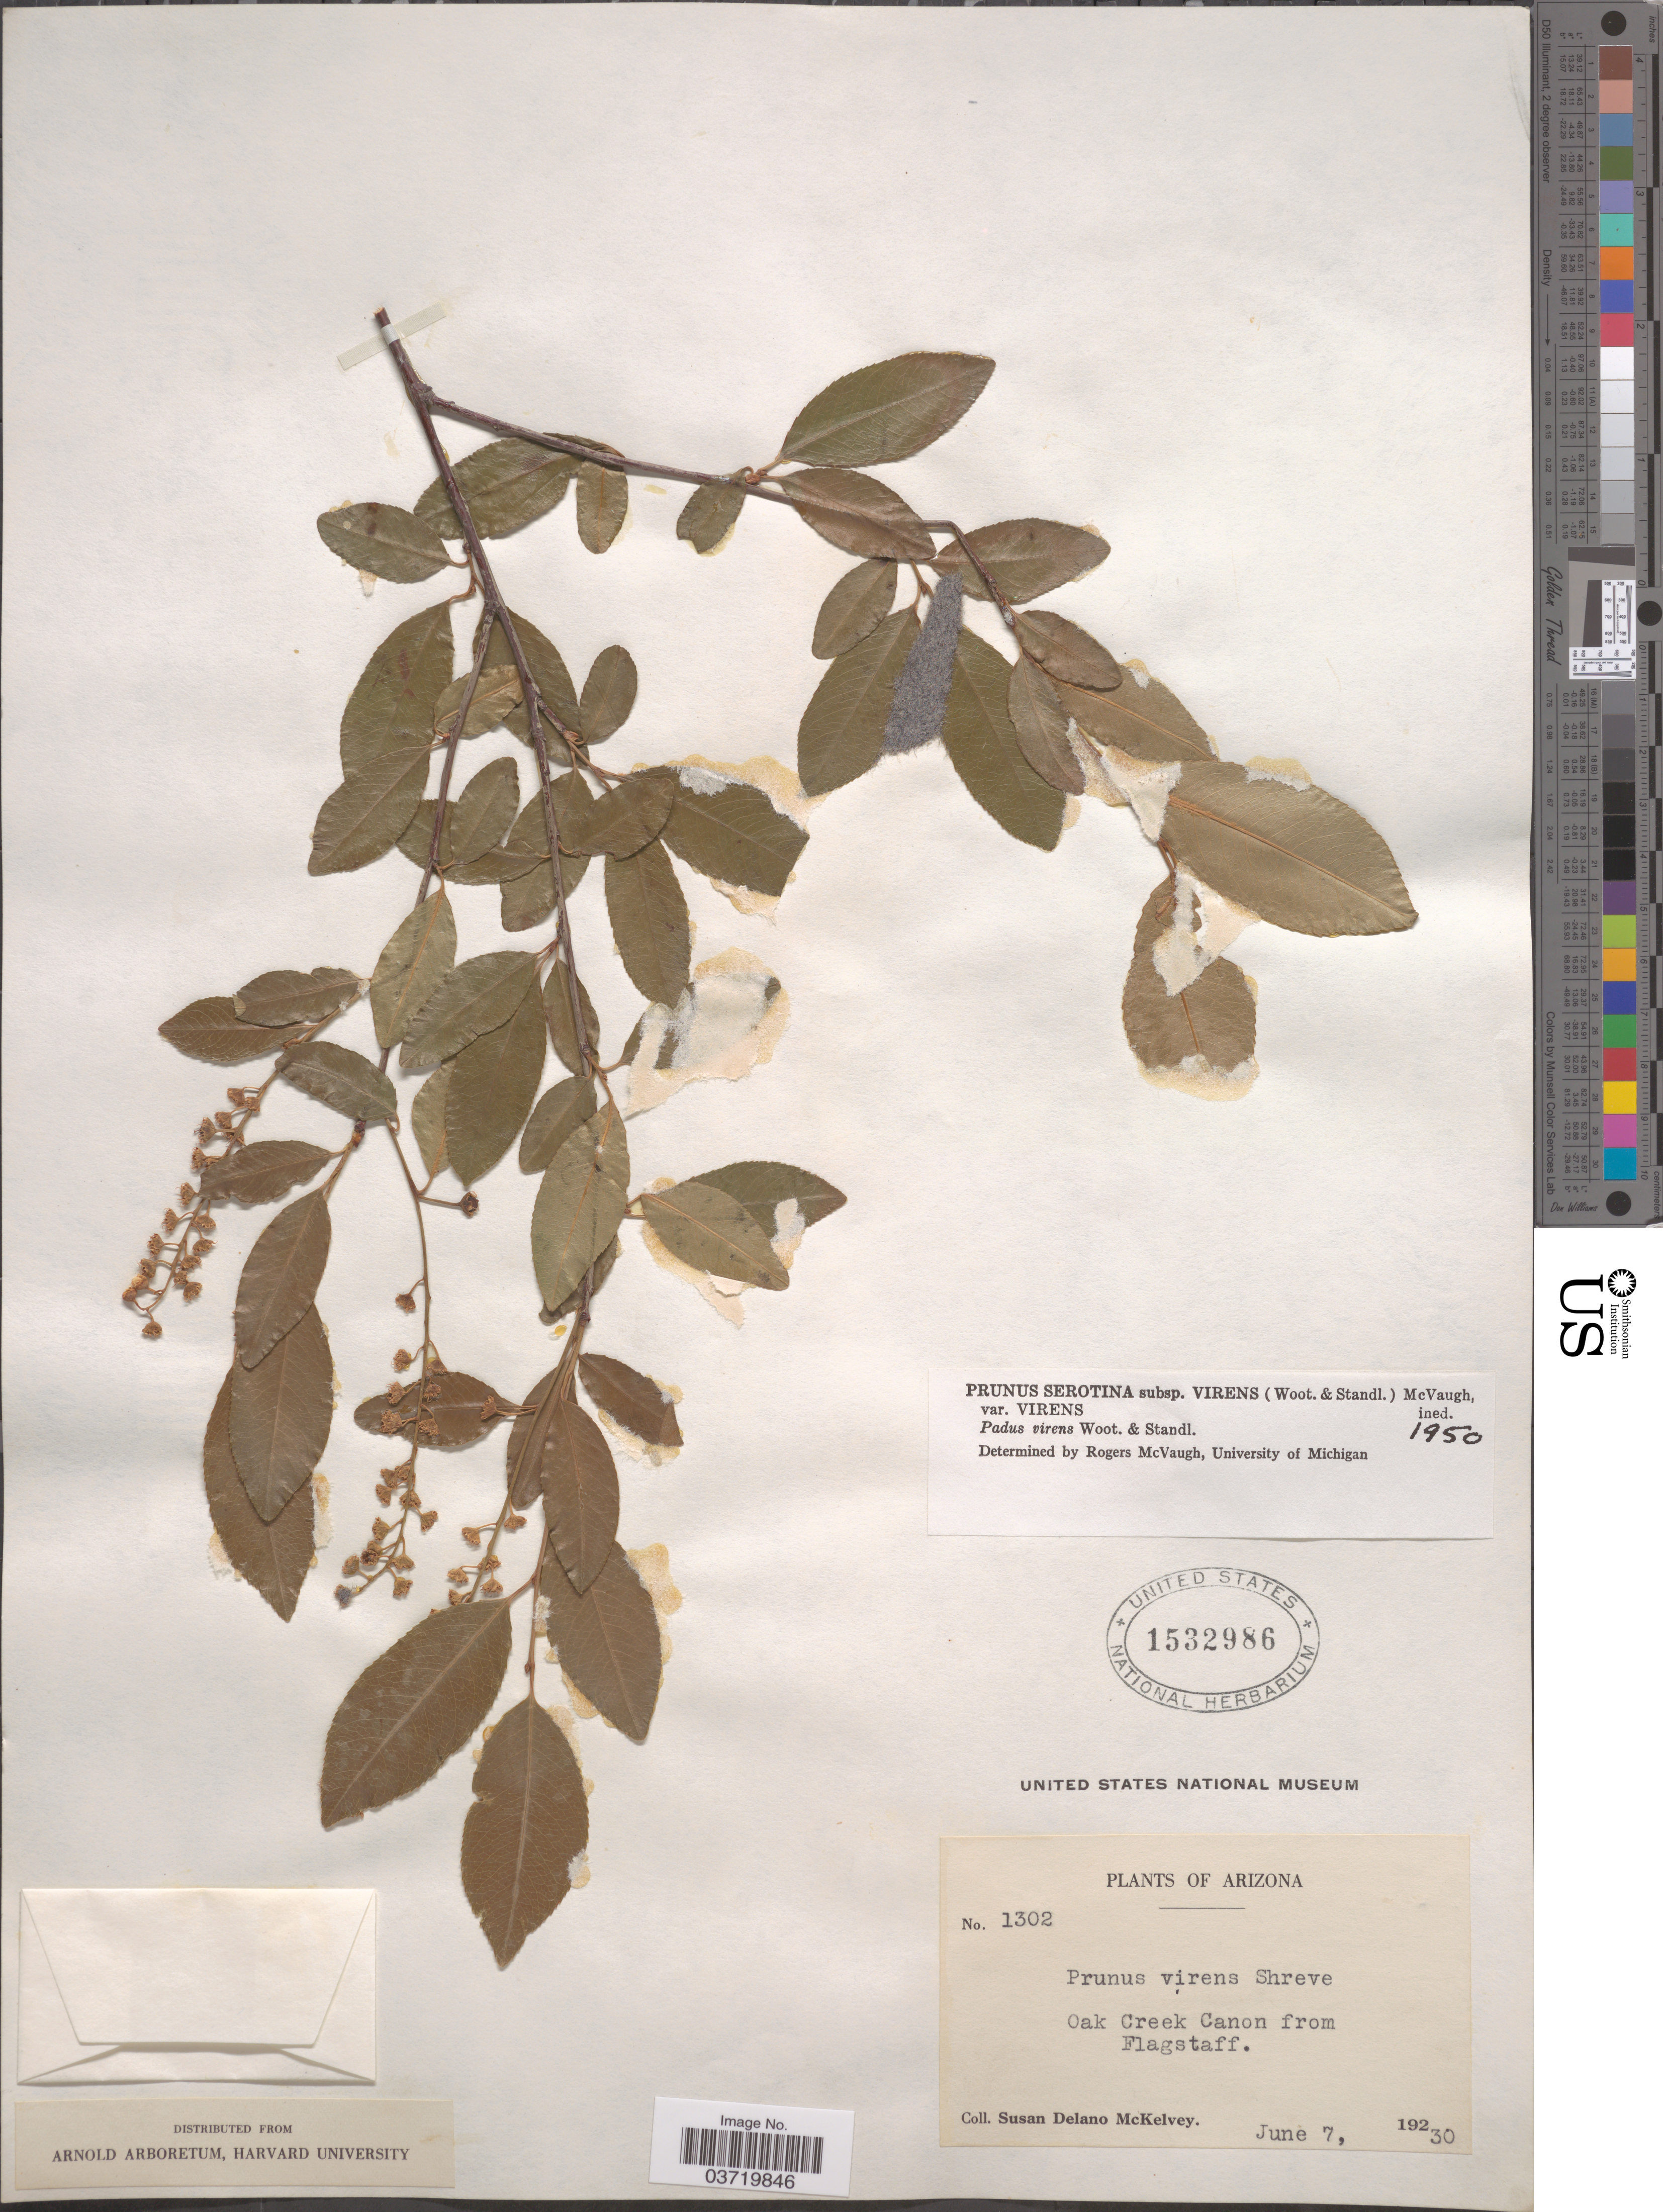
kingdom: Plantae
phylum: Tracheophyta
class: Magnoliopsida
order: Rosales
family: Rosaceae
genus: Prunus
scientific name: Prunus serotina var. rufula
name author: (Wooton & Standl.) McVaugh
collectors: S. A. McKelvey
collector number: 1302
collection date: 1930-06-07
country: United States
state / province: Arizona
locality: Oak Creek Canon from Flagstaff.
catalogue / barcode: US 1532986